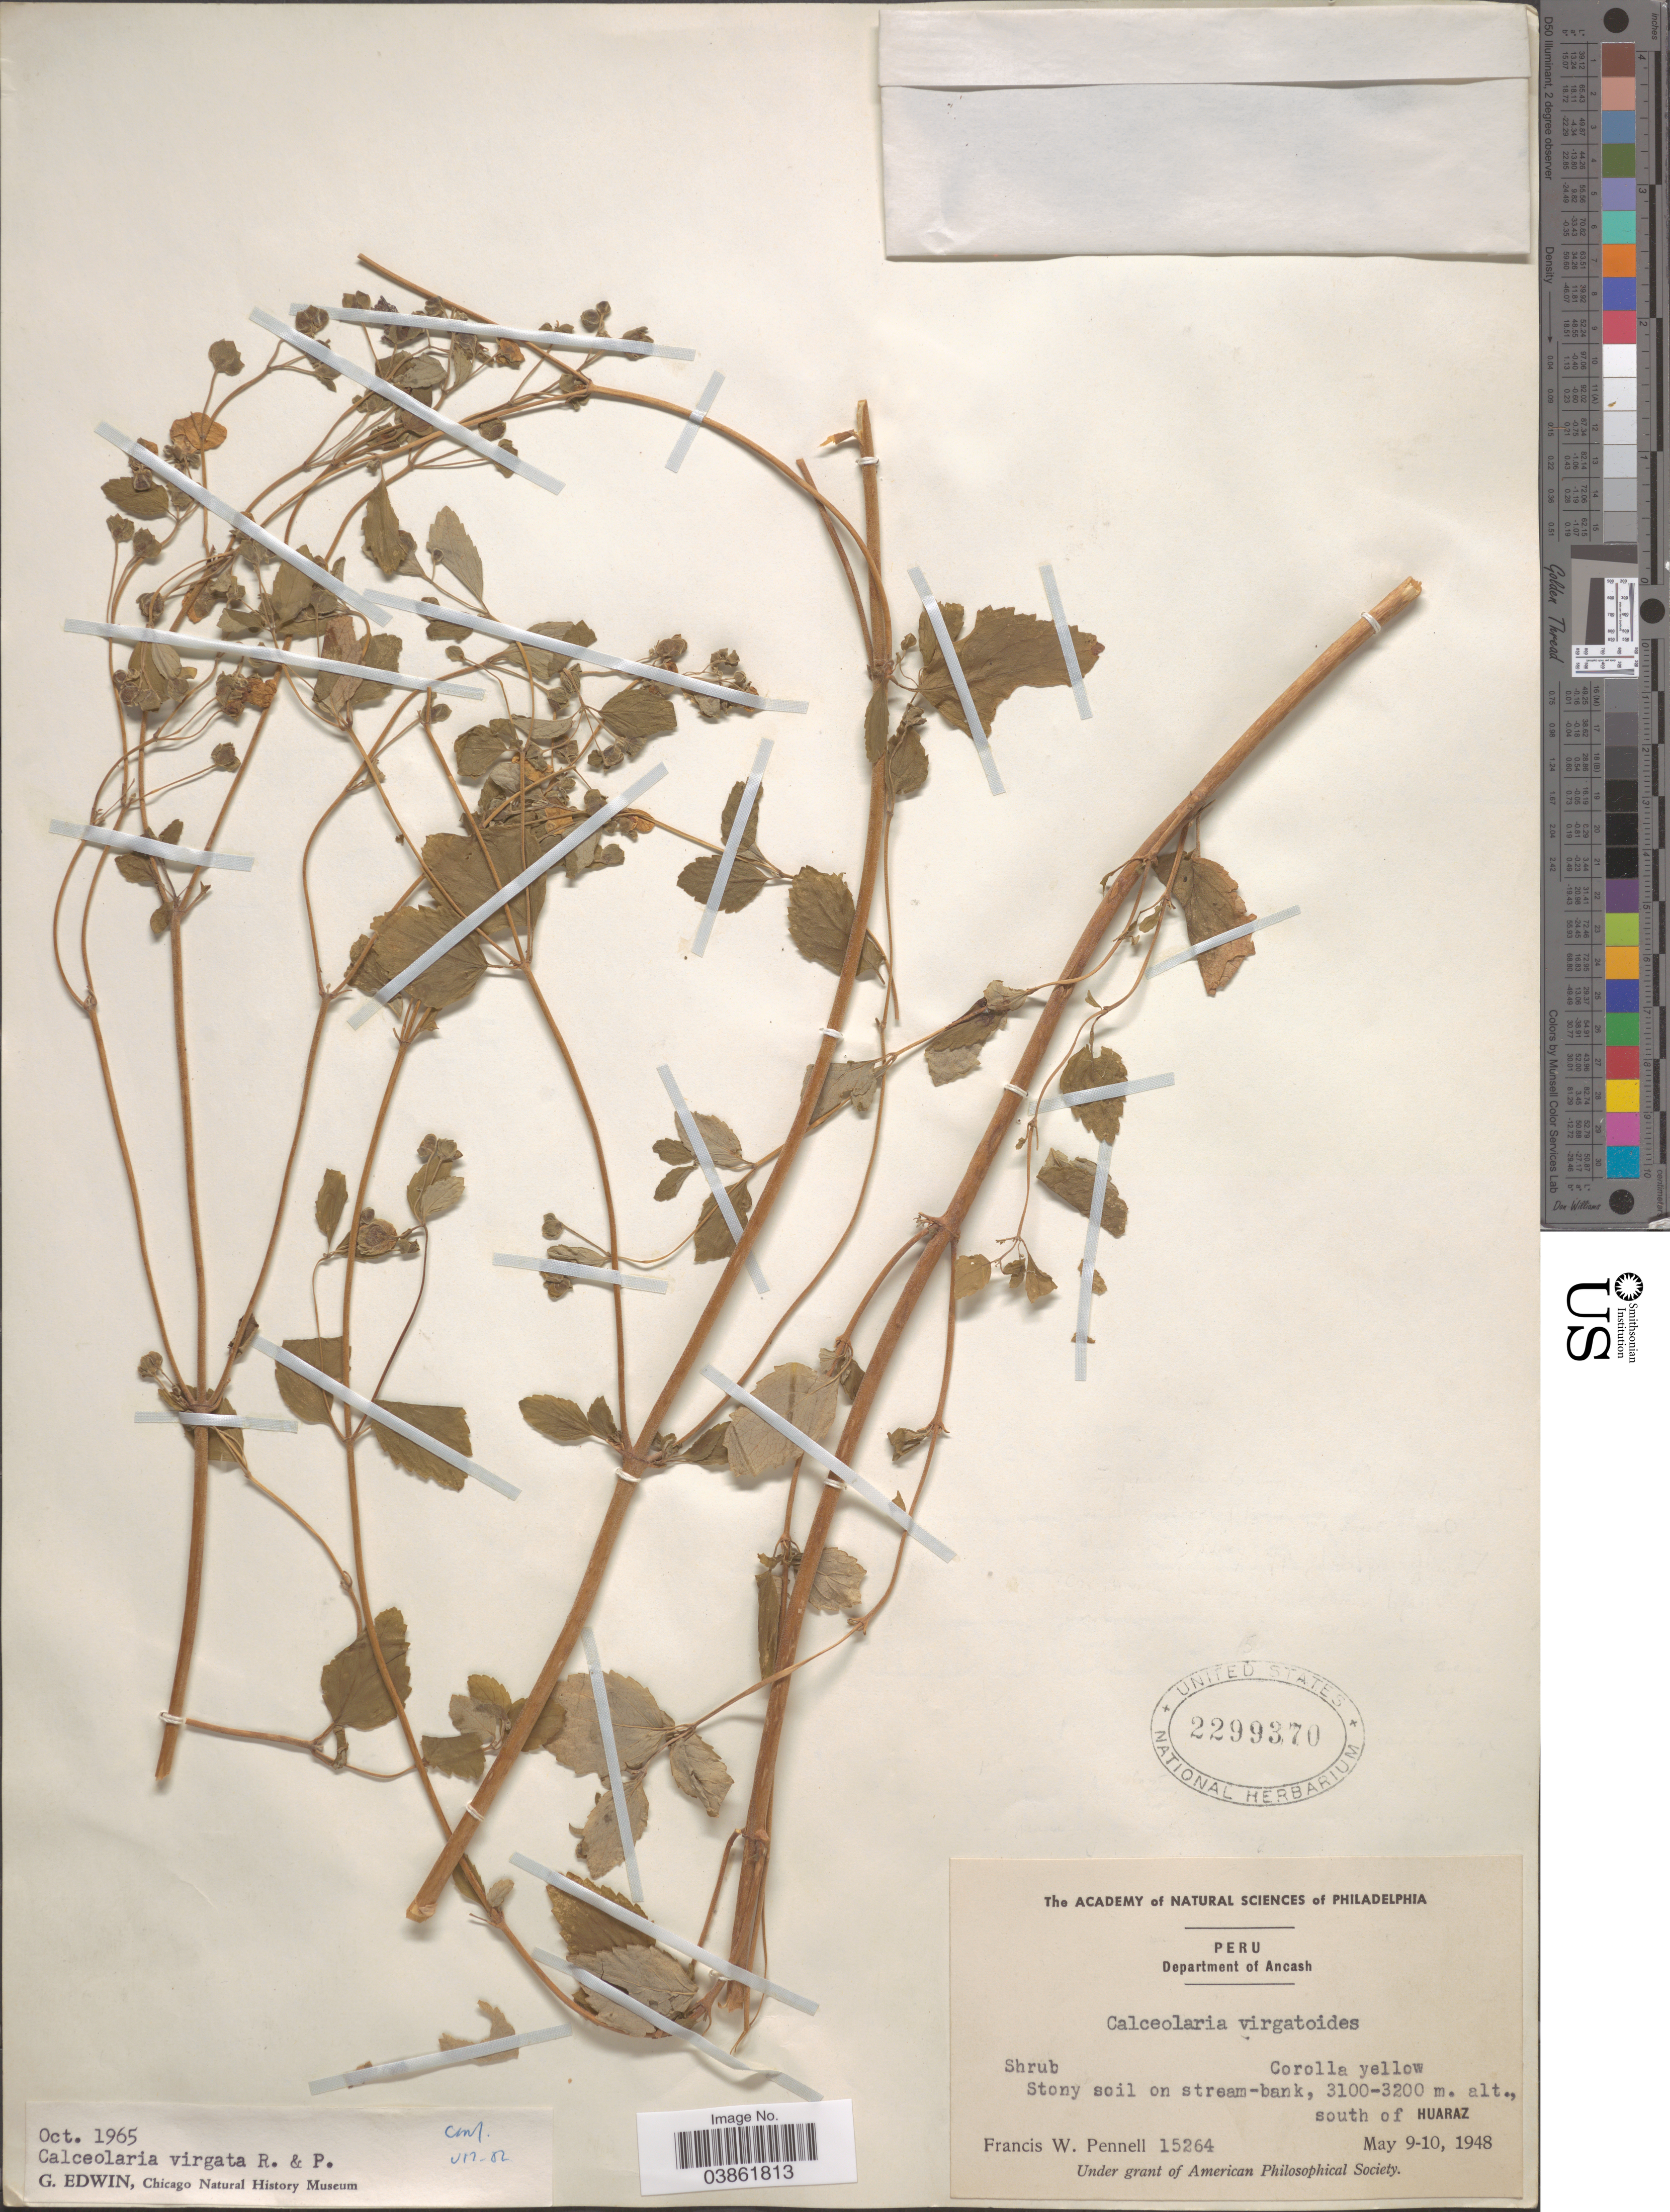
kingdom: Plantae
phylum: Tracheophyta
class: Magnoliopsida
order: Lamiales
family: Calceolariaceae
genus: Calceolaria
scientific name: Calceolaria virgata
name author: Ruiz & Pav.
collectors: F. W. Pennell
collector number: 15264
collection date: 1948-05-09/1948-05-10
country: Peru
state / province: Ancash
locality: Department of Ancash. South of Huaraz.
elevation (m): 3100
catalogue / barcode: US 2299370